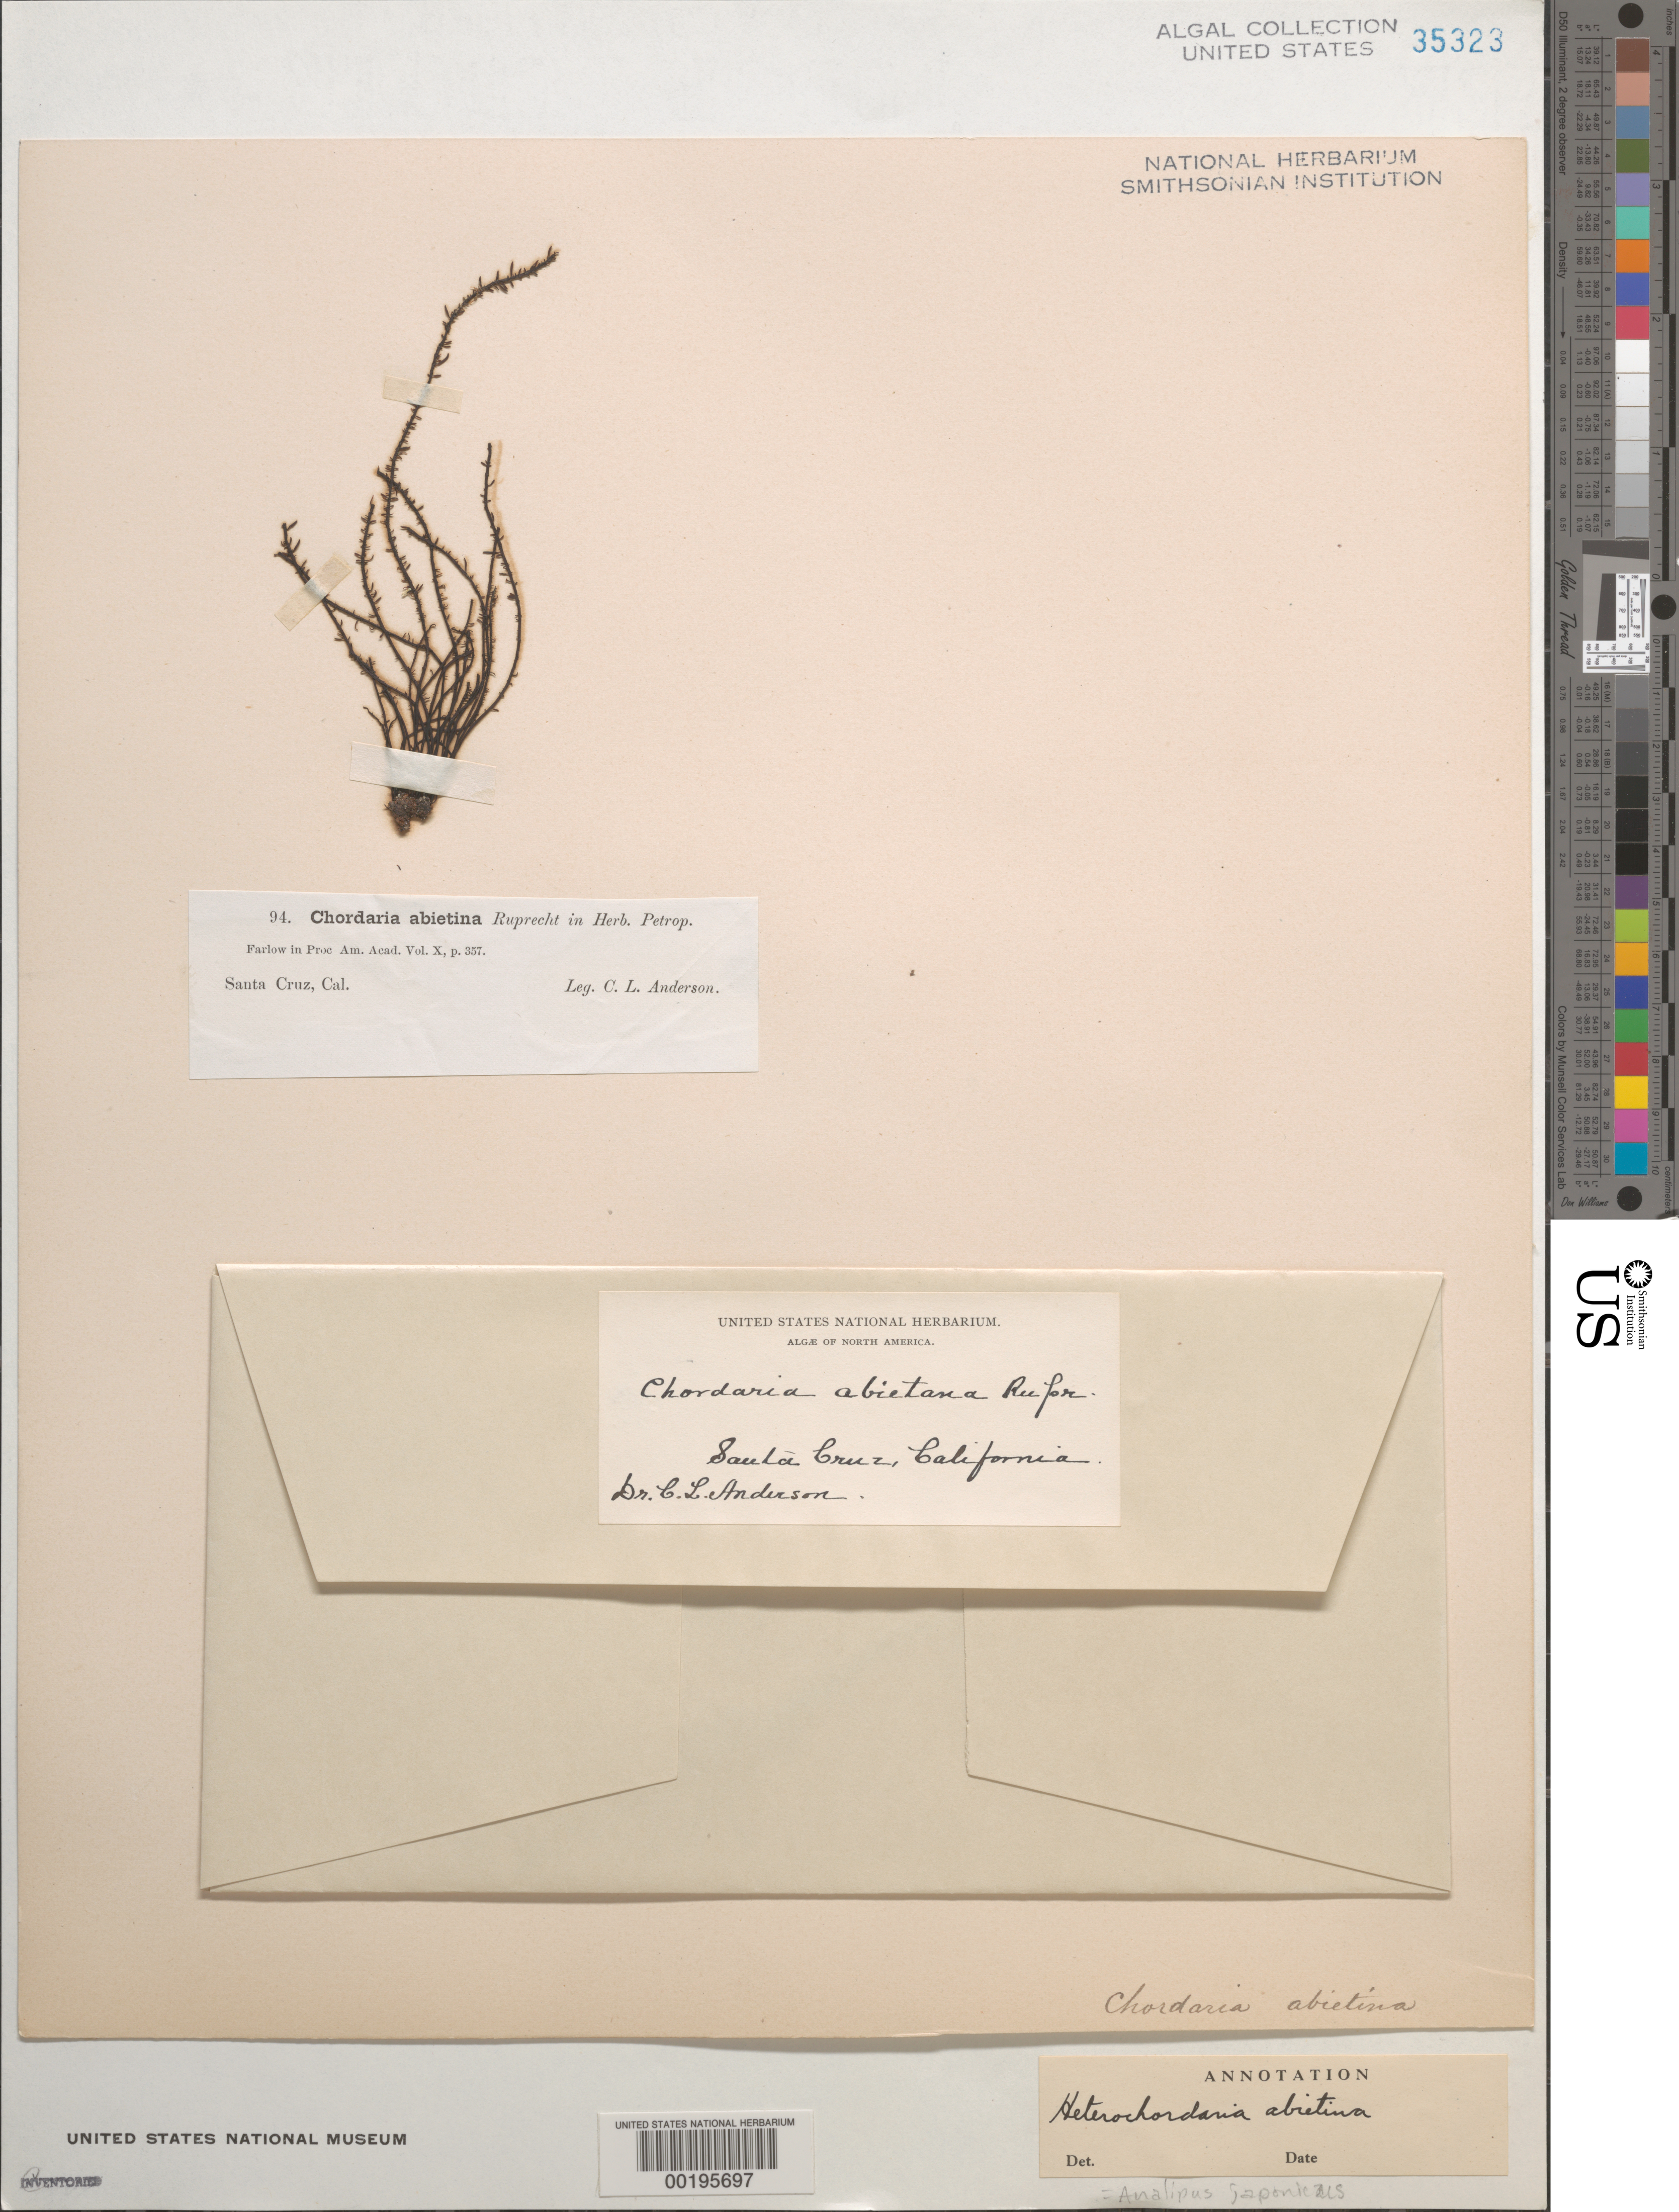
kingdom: Chromista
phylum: Ochrophyta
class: Phaeophyceae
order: Ectocarpales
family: Chordariaceae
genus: Analipus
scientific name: Analipus japonicus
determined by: Dawson, E. Y.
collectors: C. L. Anderson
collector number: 94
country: United States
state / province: California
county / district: Santa Cruz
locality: Santa Cruz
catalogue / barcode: US 35323